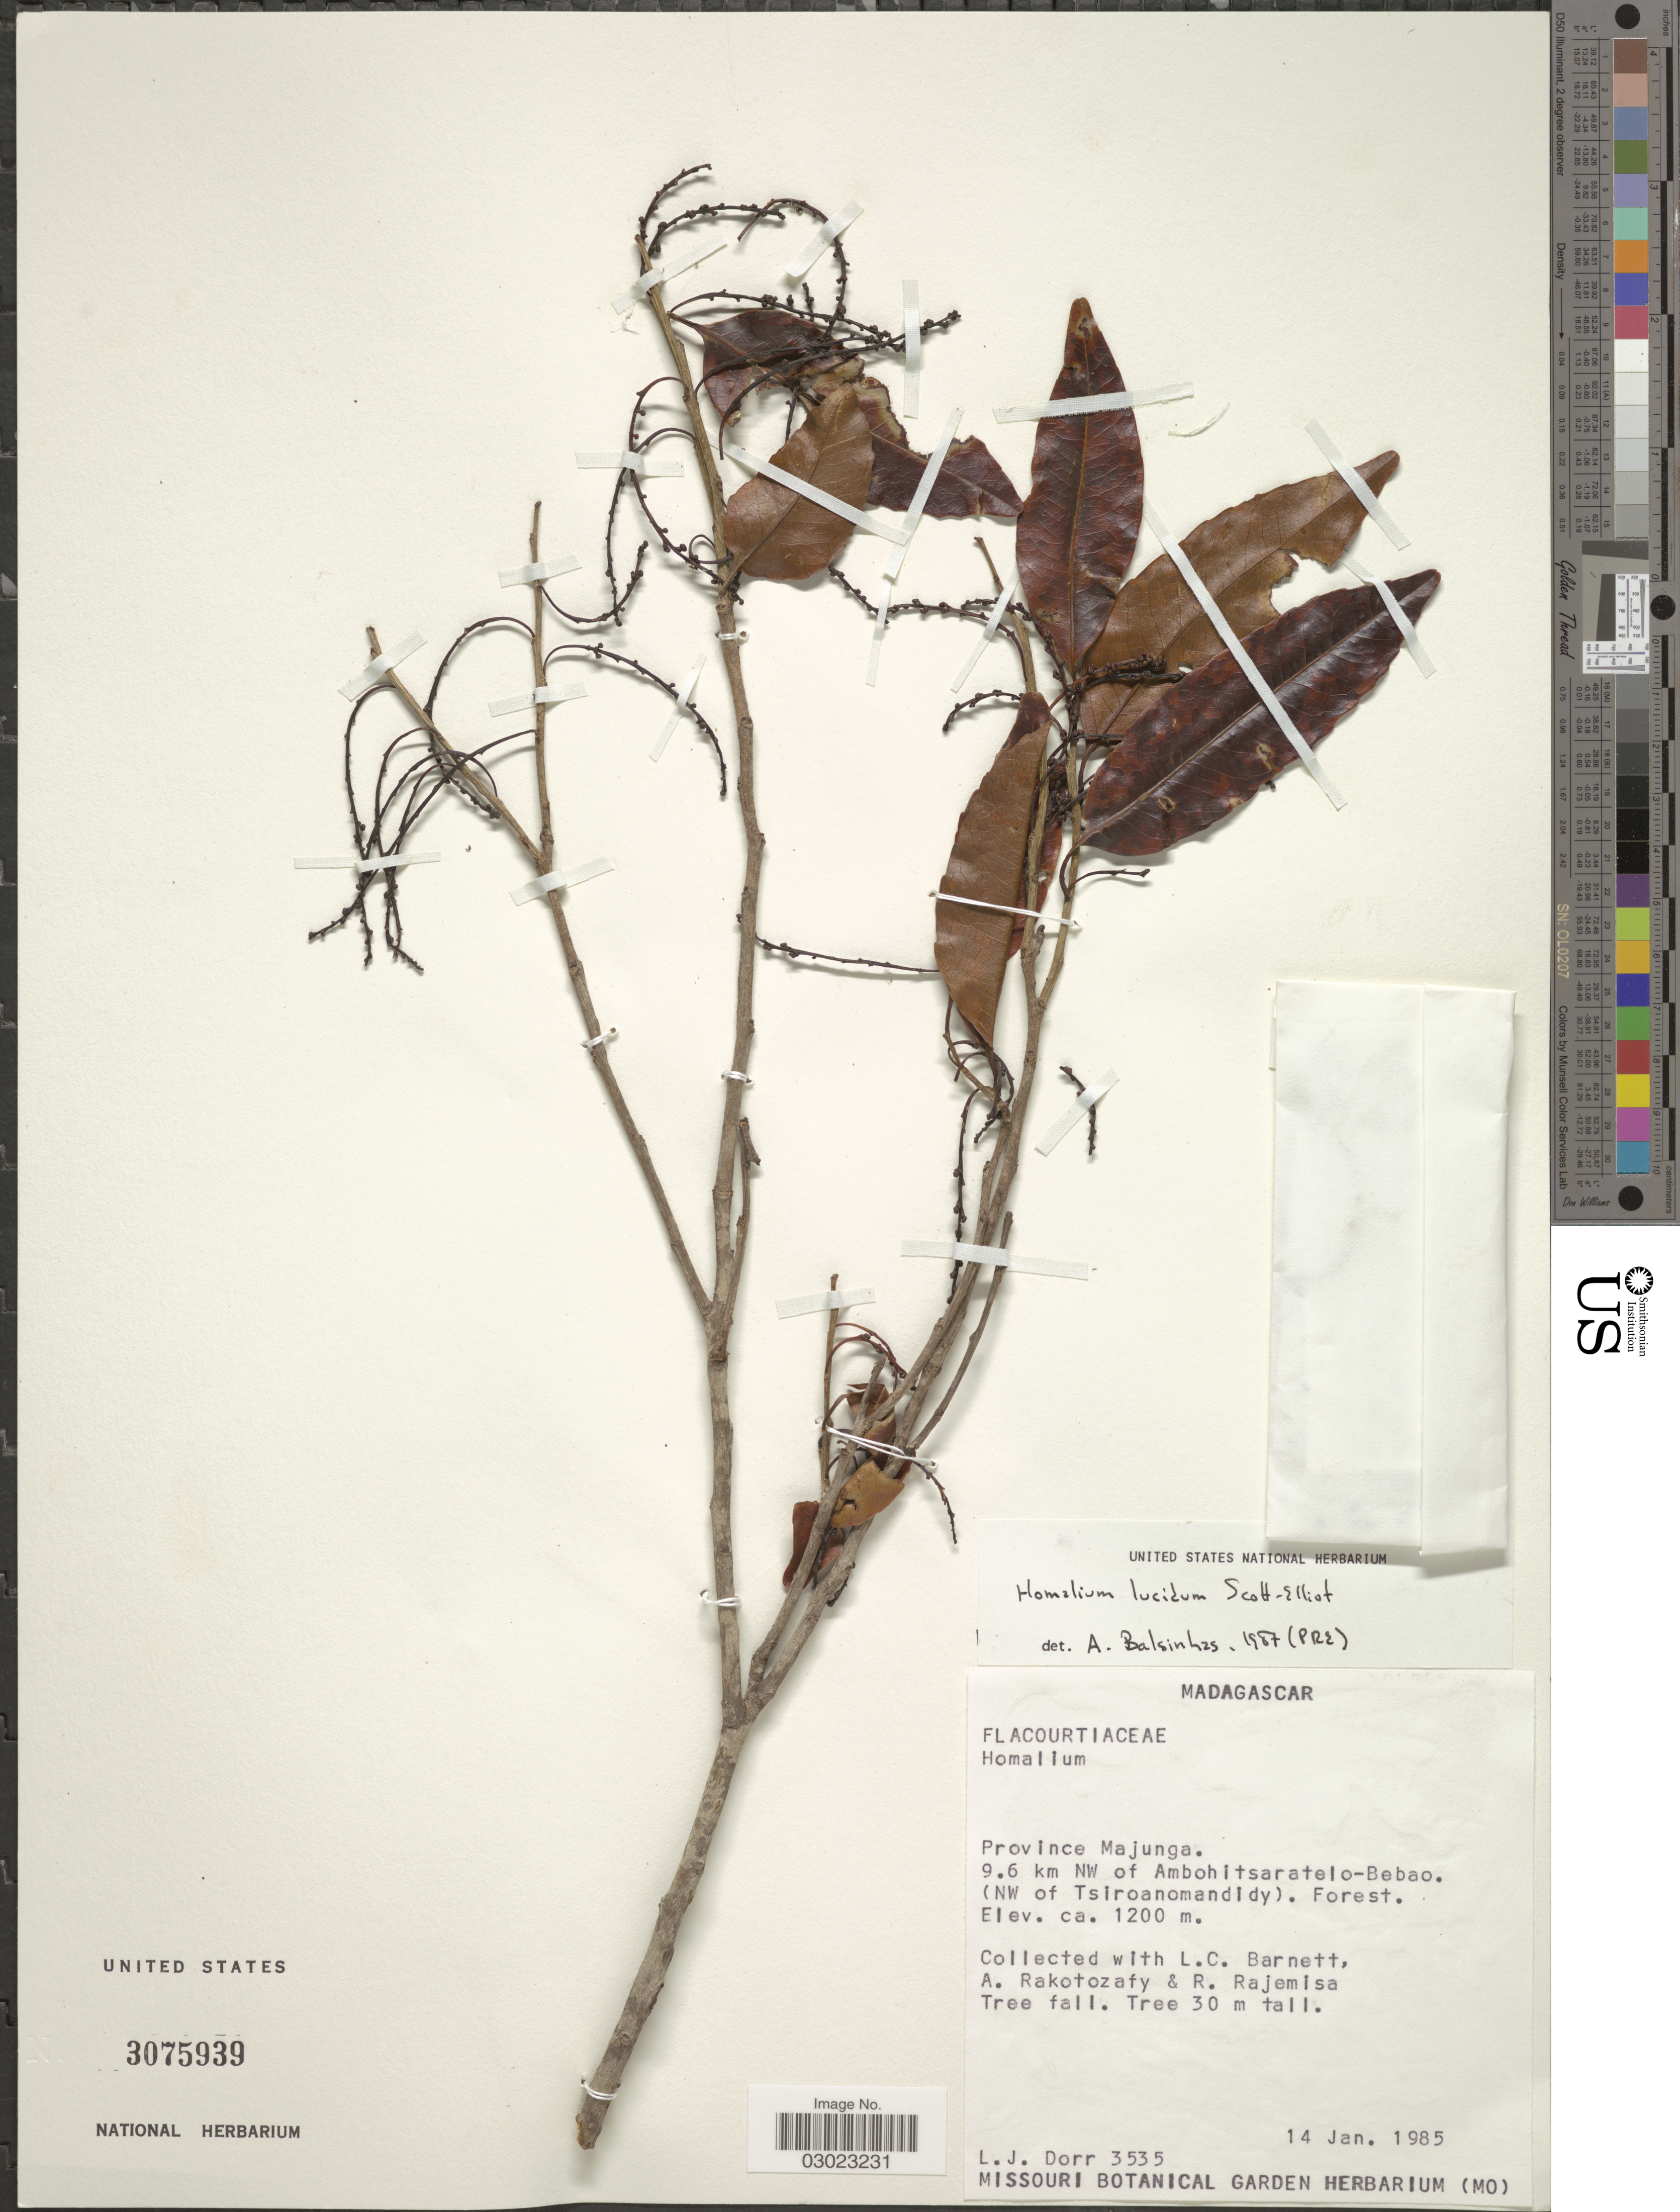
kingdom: Plantae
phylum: Tracheophyta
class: Magnoliopsida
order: Malpighiales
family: Salicaceae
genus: Homalium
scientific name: Homalium lucidum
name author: Scott Elliot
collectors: L. J. Dorr, L. C. Barnett, A. Rakotozafy & R. Rajemisa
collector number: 3535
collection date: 1985-01-14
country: Madagascar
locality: Province Majunga. 9.6 km NW of Ambohitsaratelo-Bebao. (NW of Tsiroanomandidy).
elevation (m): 1200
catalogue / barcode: US 3075939